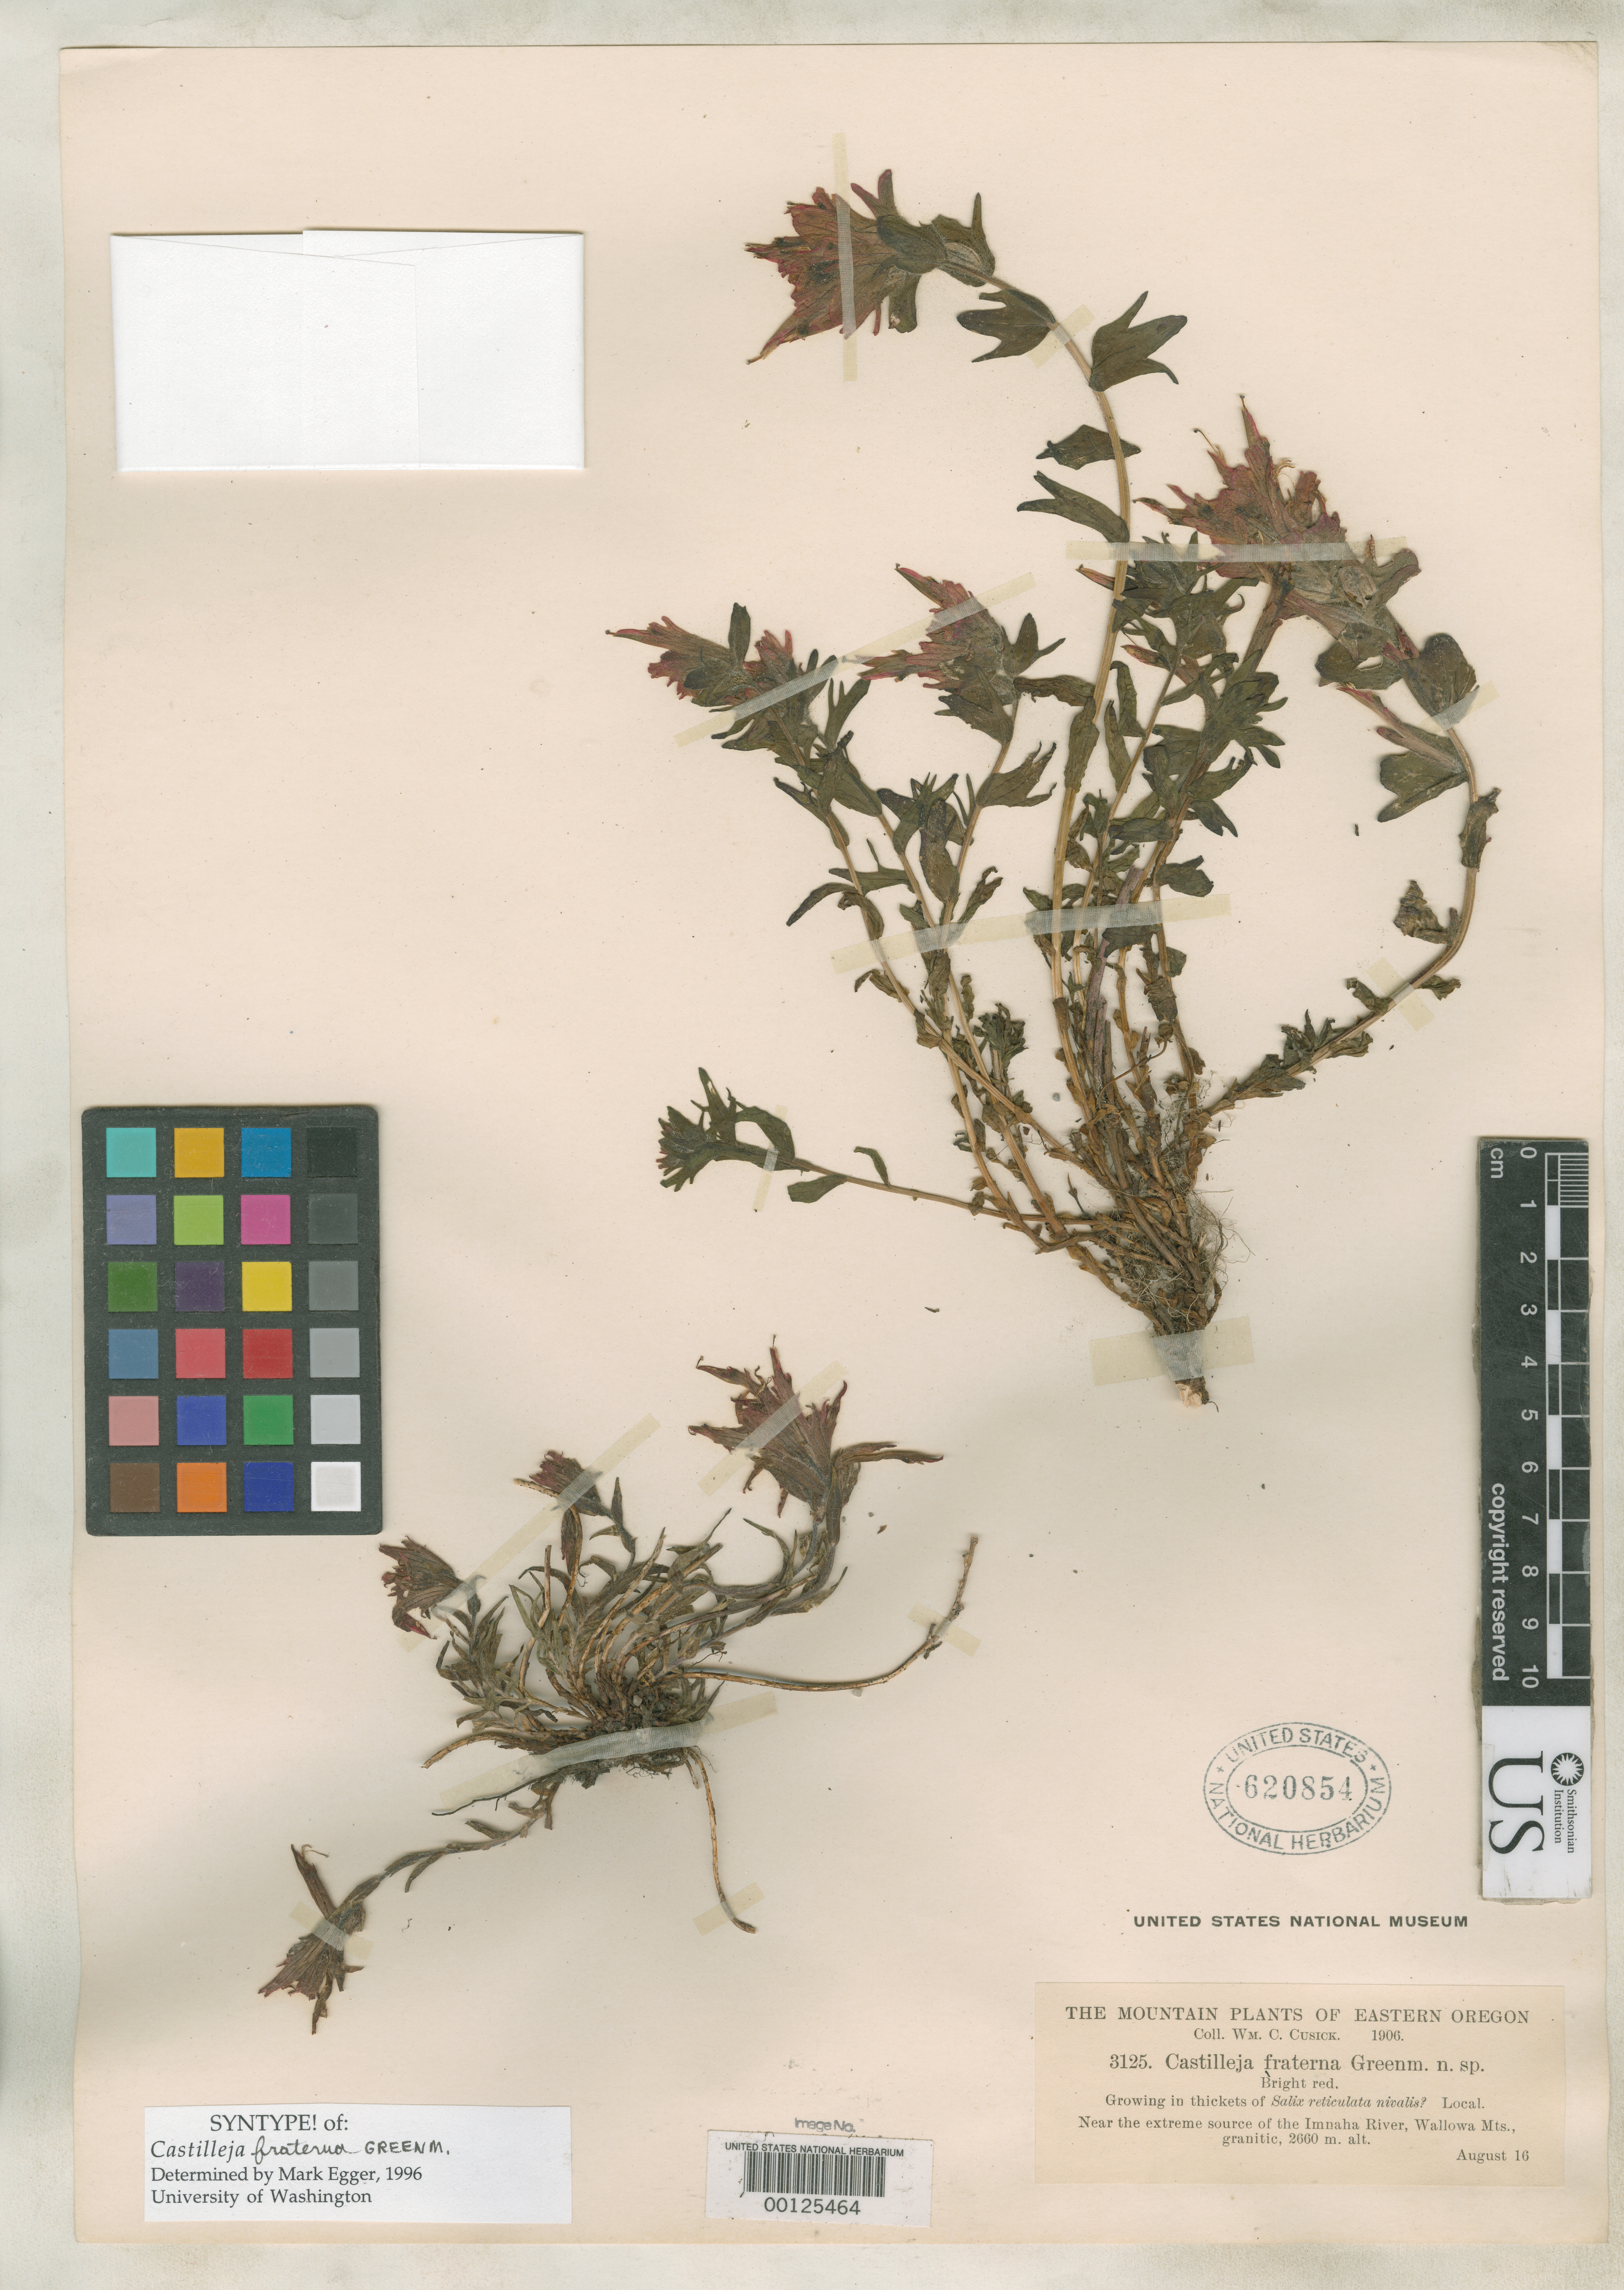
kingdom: Plantae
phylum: Tracheophyta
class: Magnoliopsida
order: Lamiales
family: Orobanchaceae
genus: Castilleja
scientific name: Castilleja fraterna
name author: Greenm.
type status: Syntype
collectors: W. C. Cusick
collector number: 3125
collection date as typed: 14 Aug 1906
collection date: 1906-08-14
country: United States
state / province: Oregon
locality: Near extreme source of Imnaha River, Wallowa Mts.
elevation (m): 2660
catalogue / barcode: US 620854